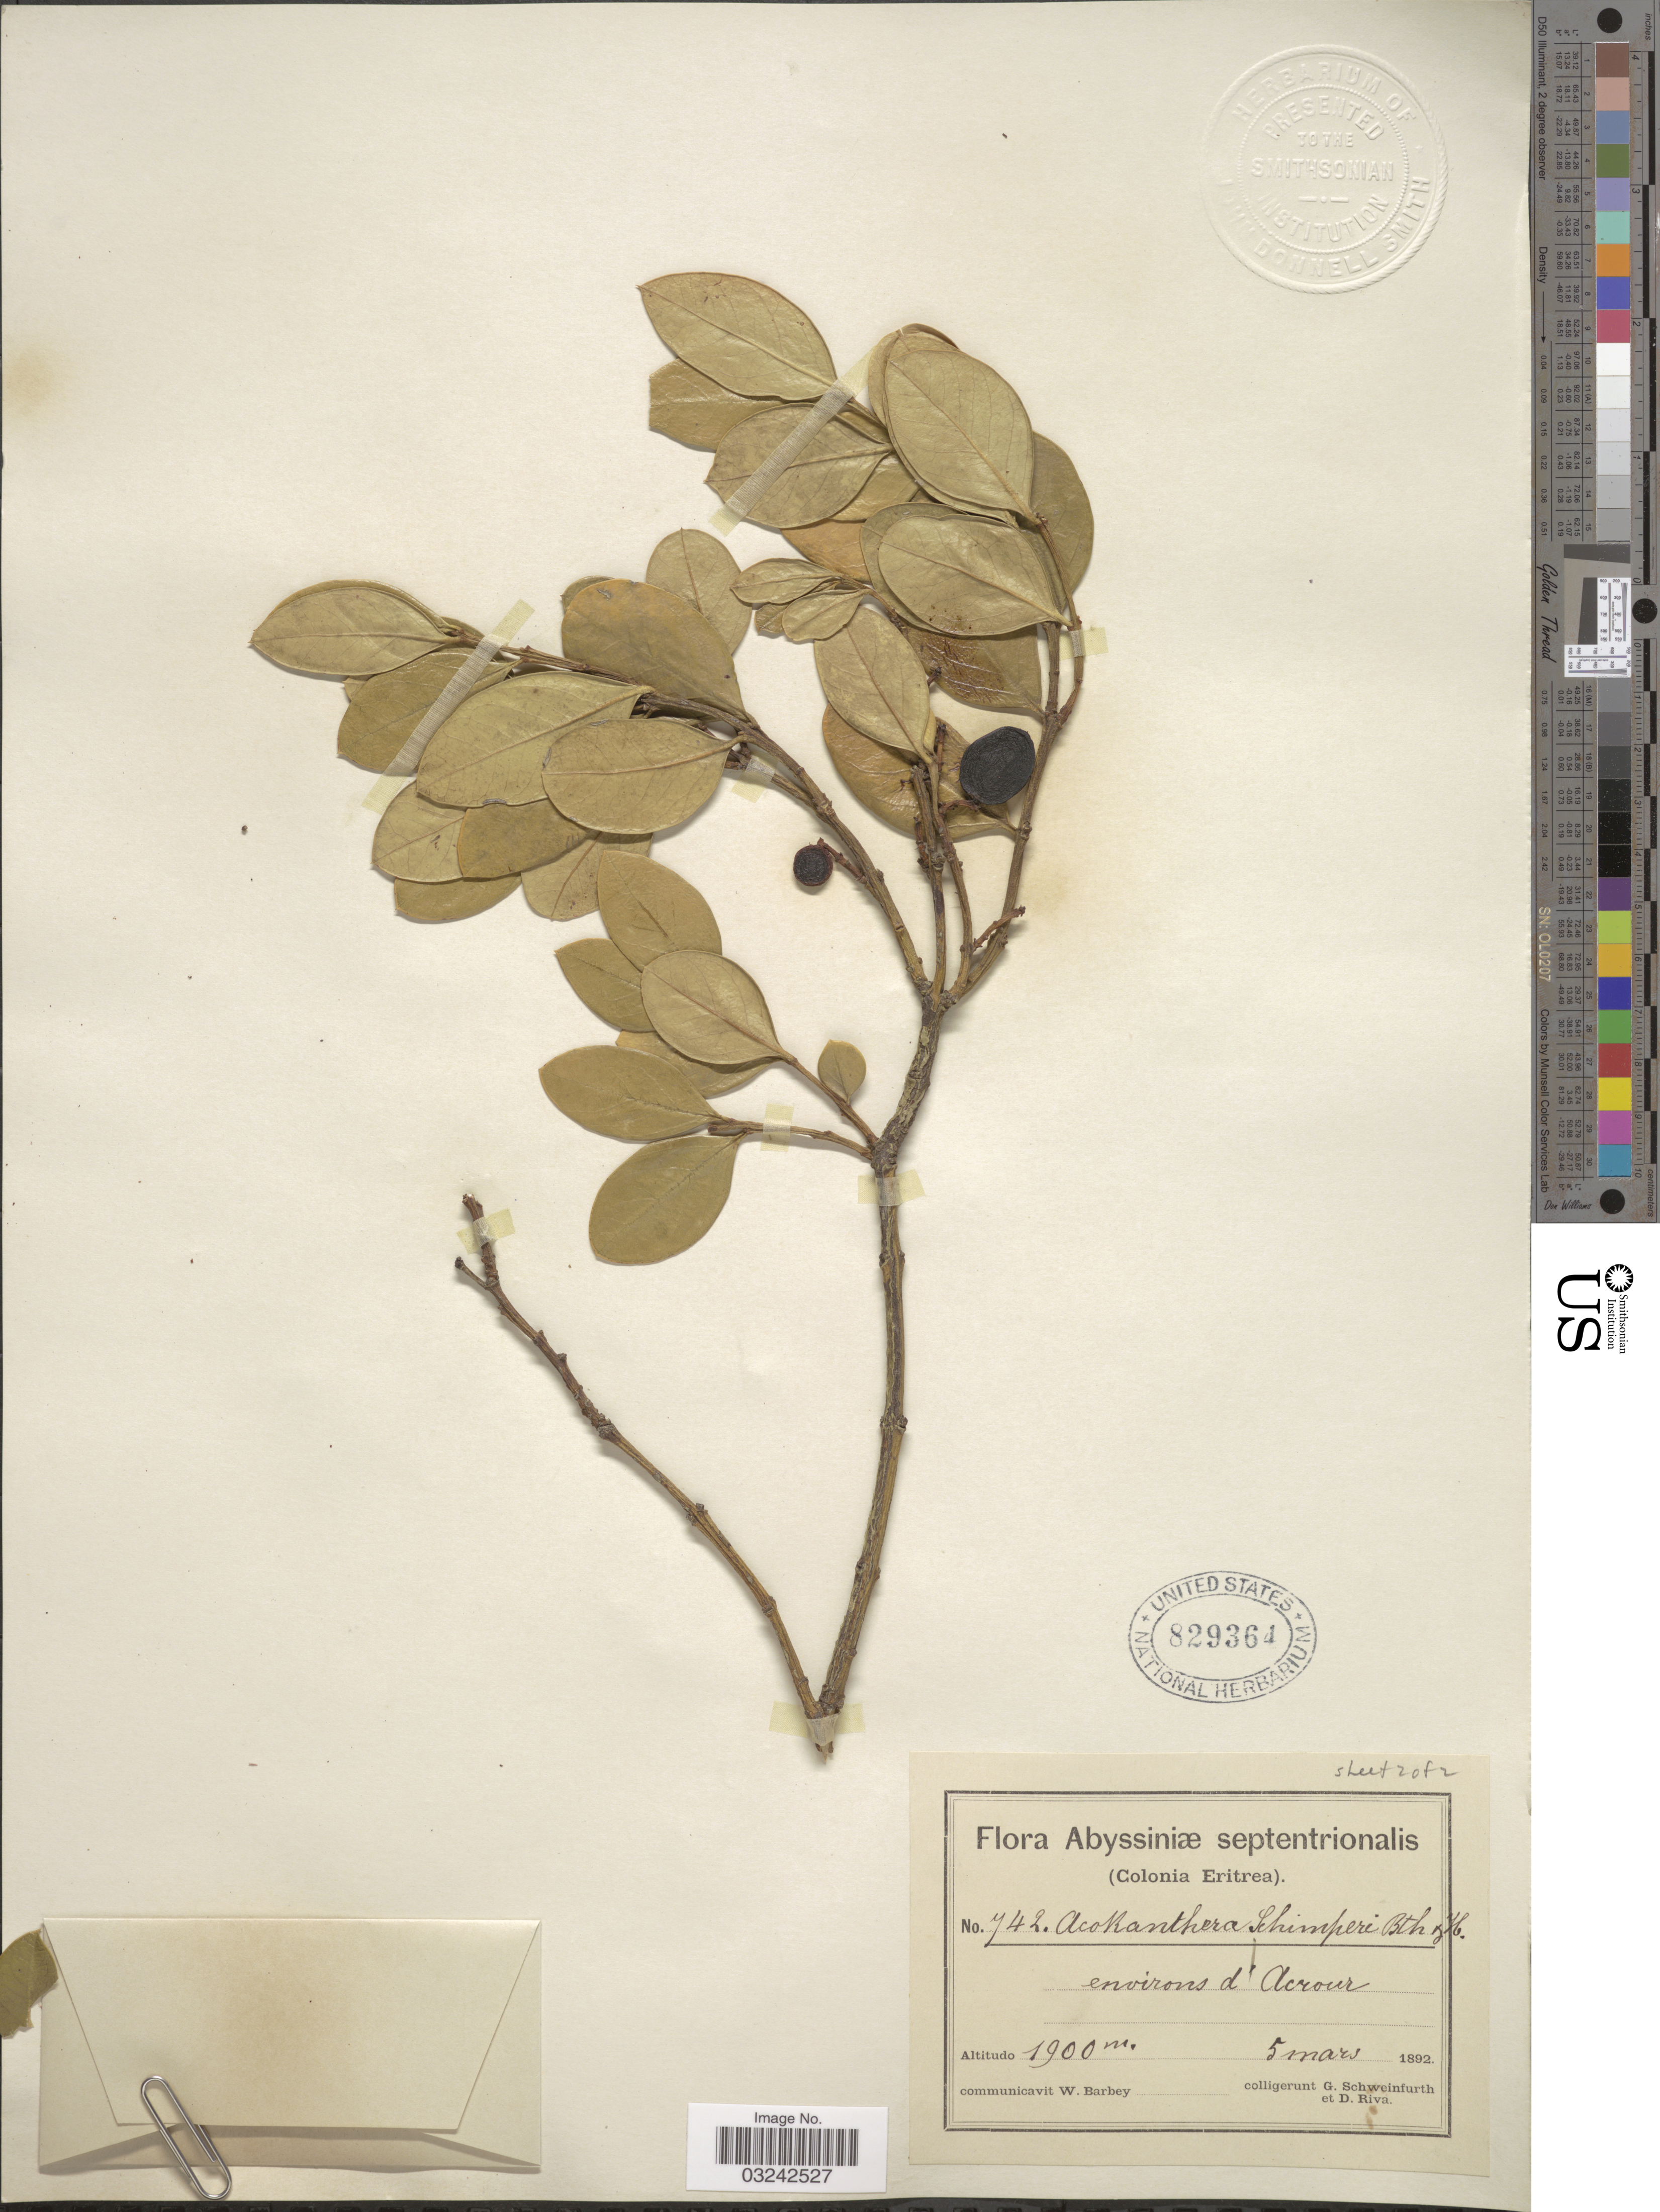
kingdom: Plantae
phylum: Tracheophyta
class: Magnoliopsida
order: Gentianales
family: Apocynaceae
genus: Acokanthera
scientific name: Acokanthera schimperi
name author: (DC.) Schweinf.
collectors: G. A. Schweinfurth (herbarium) & D. Riva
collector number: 742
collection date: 1892-03-05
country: Eritrea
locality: Abyssiniæ septentrionalis (Colonia Eritrea). Environs d'Acrour.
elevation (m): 1900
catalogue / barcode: US 829364